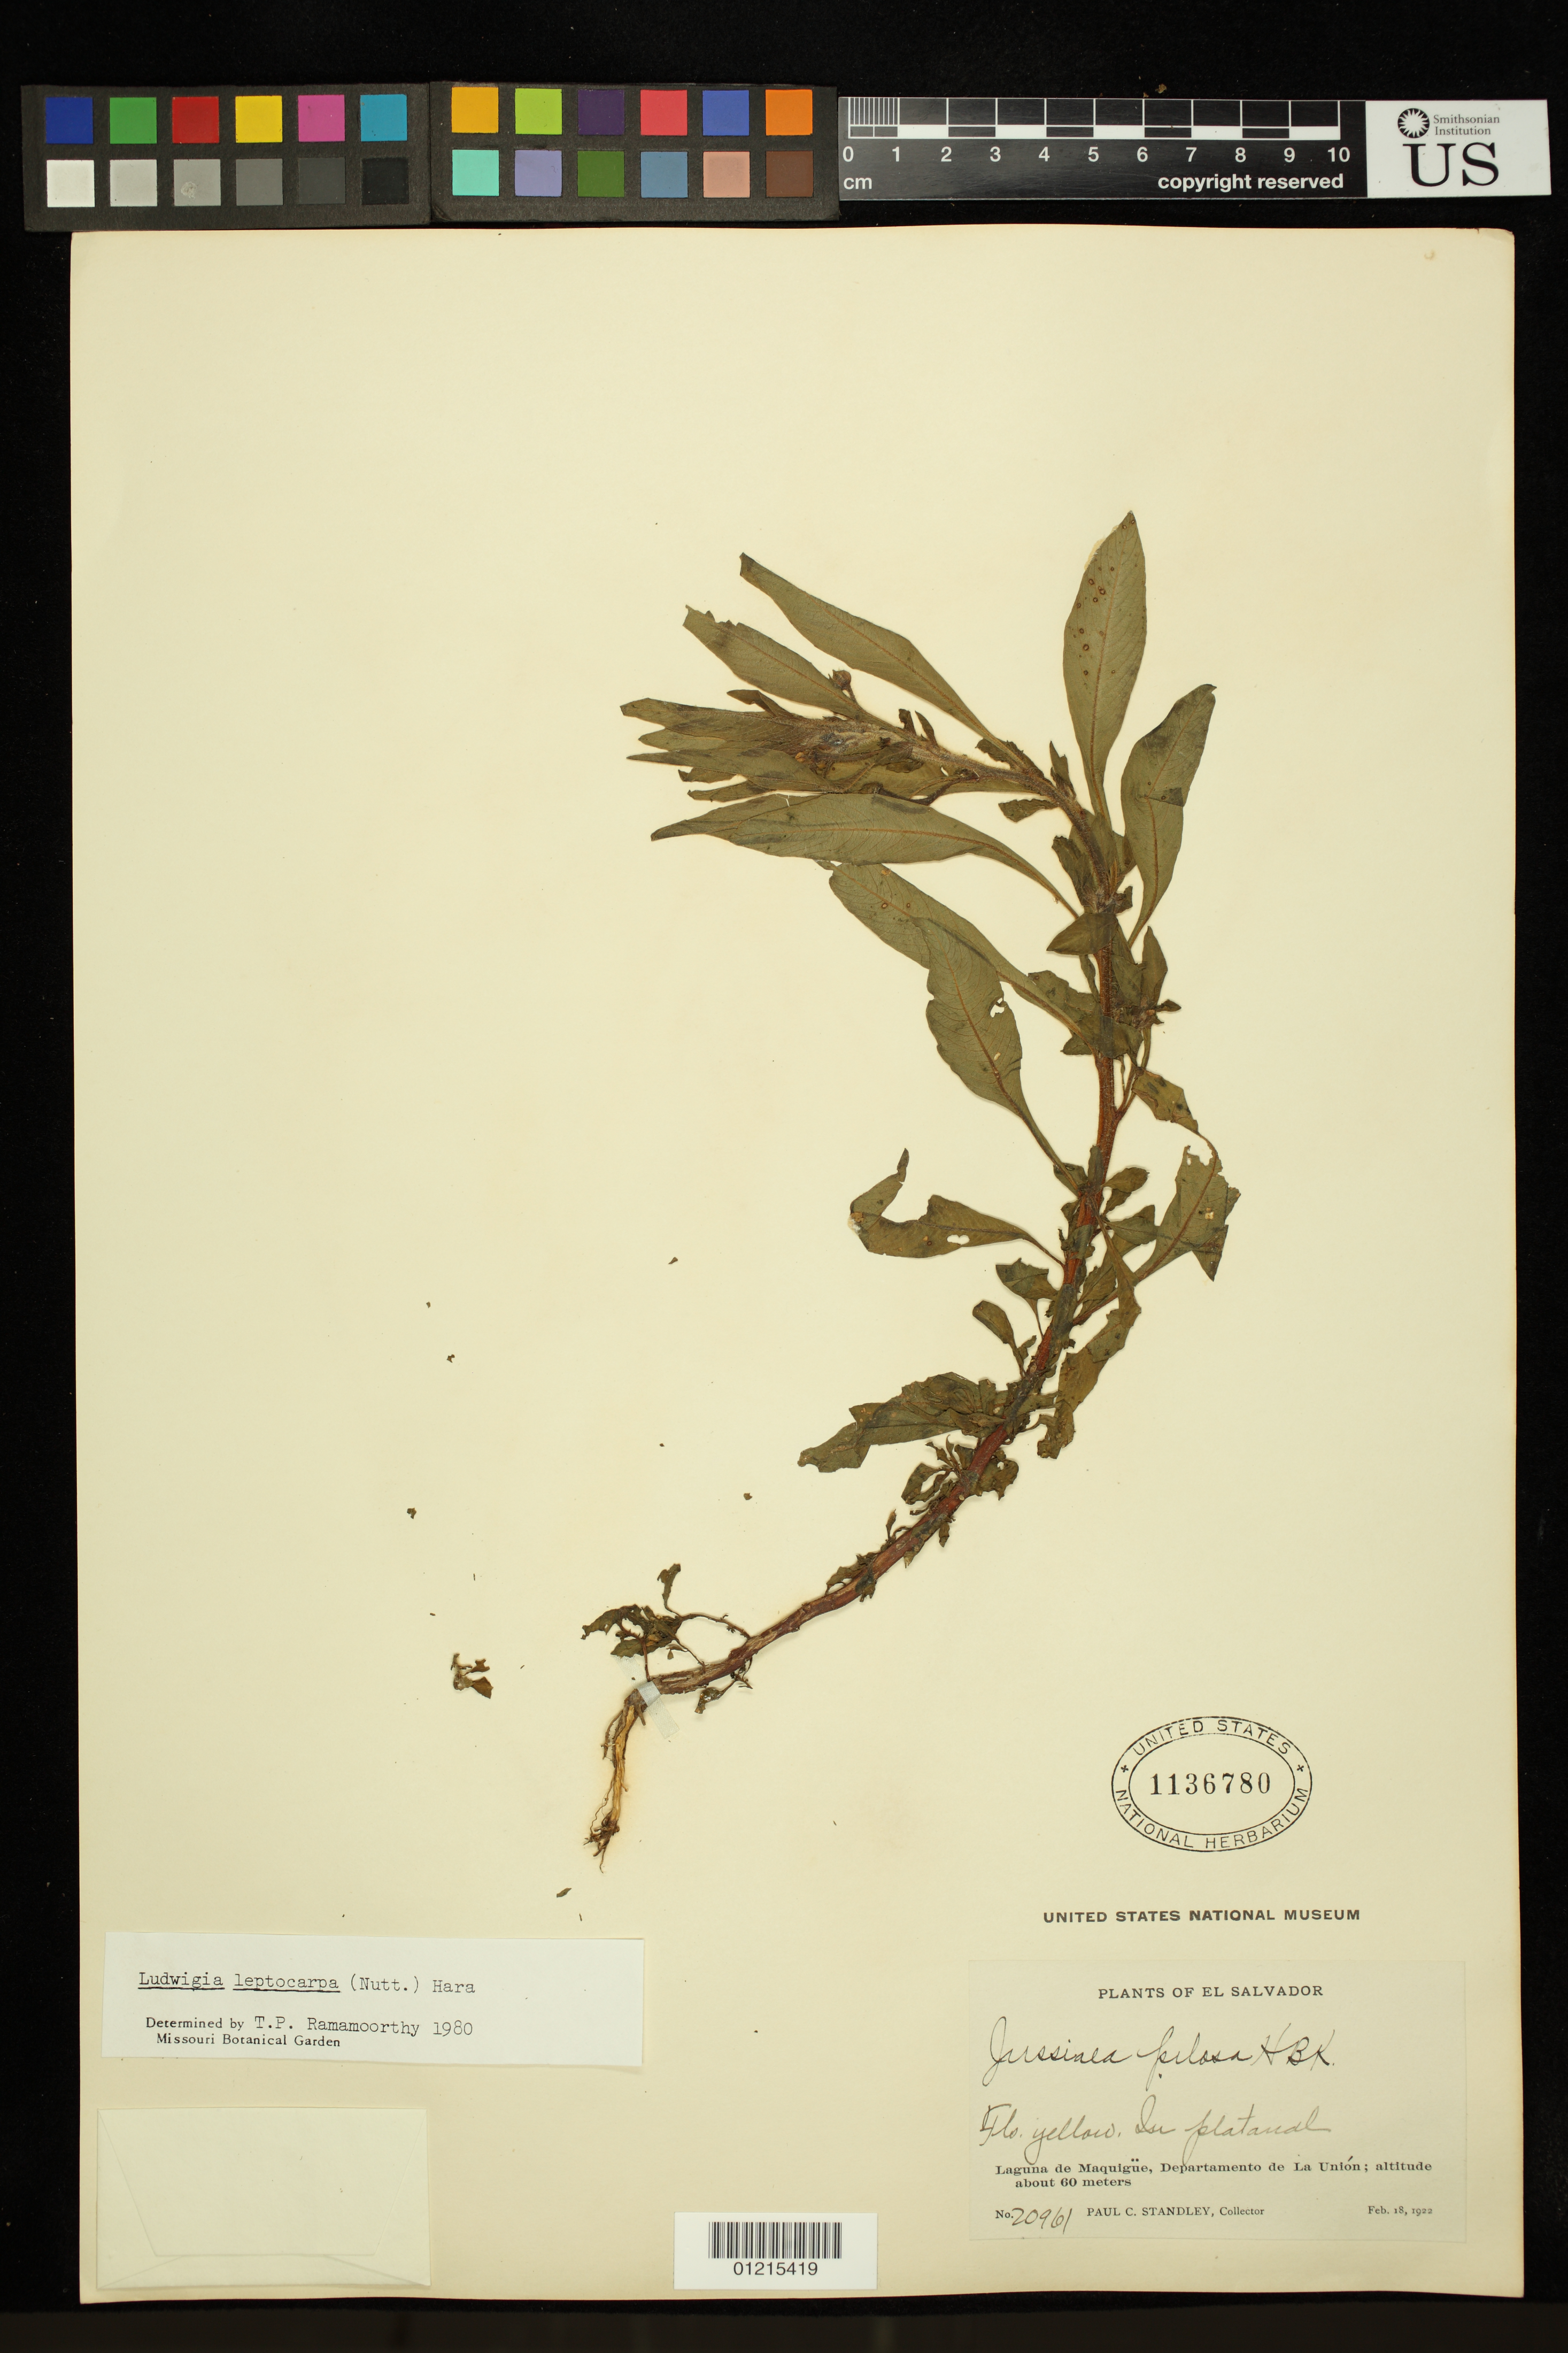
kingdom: Plantae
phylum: Tracheophyta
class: Magnoliopsida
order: Myrtales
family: Onagraceae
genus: Ludwigia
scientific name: Ludwigia leptocarpa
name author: (Nutt.) H. Hara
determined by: Ramamoorthy, T. P.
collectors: P. C. Standley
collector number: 20961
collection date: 1922-02-18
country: El Salvador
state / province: La Unión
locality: Laguna de Maquigüe.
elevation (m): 60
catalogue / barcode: US 1136780